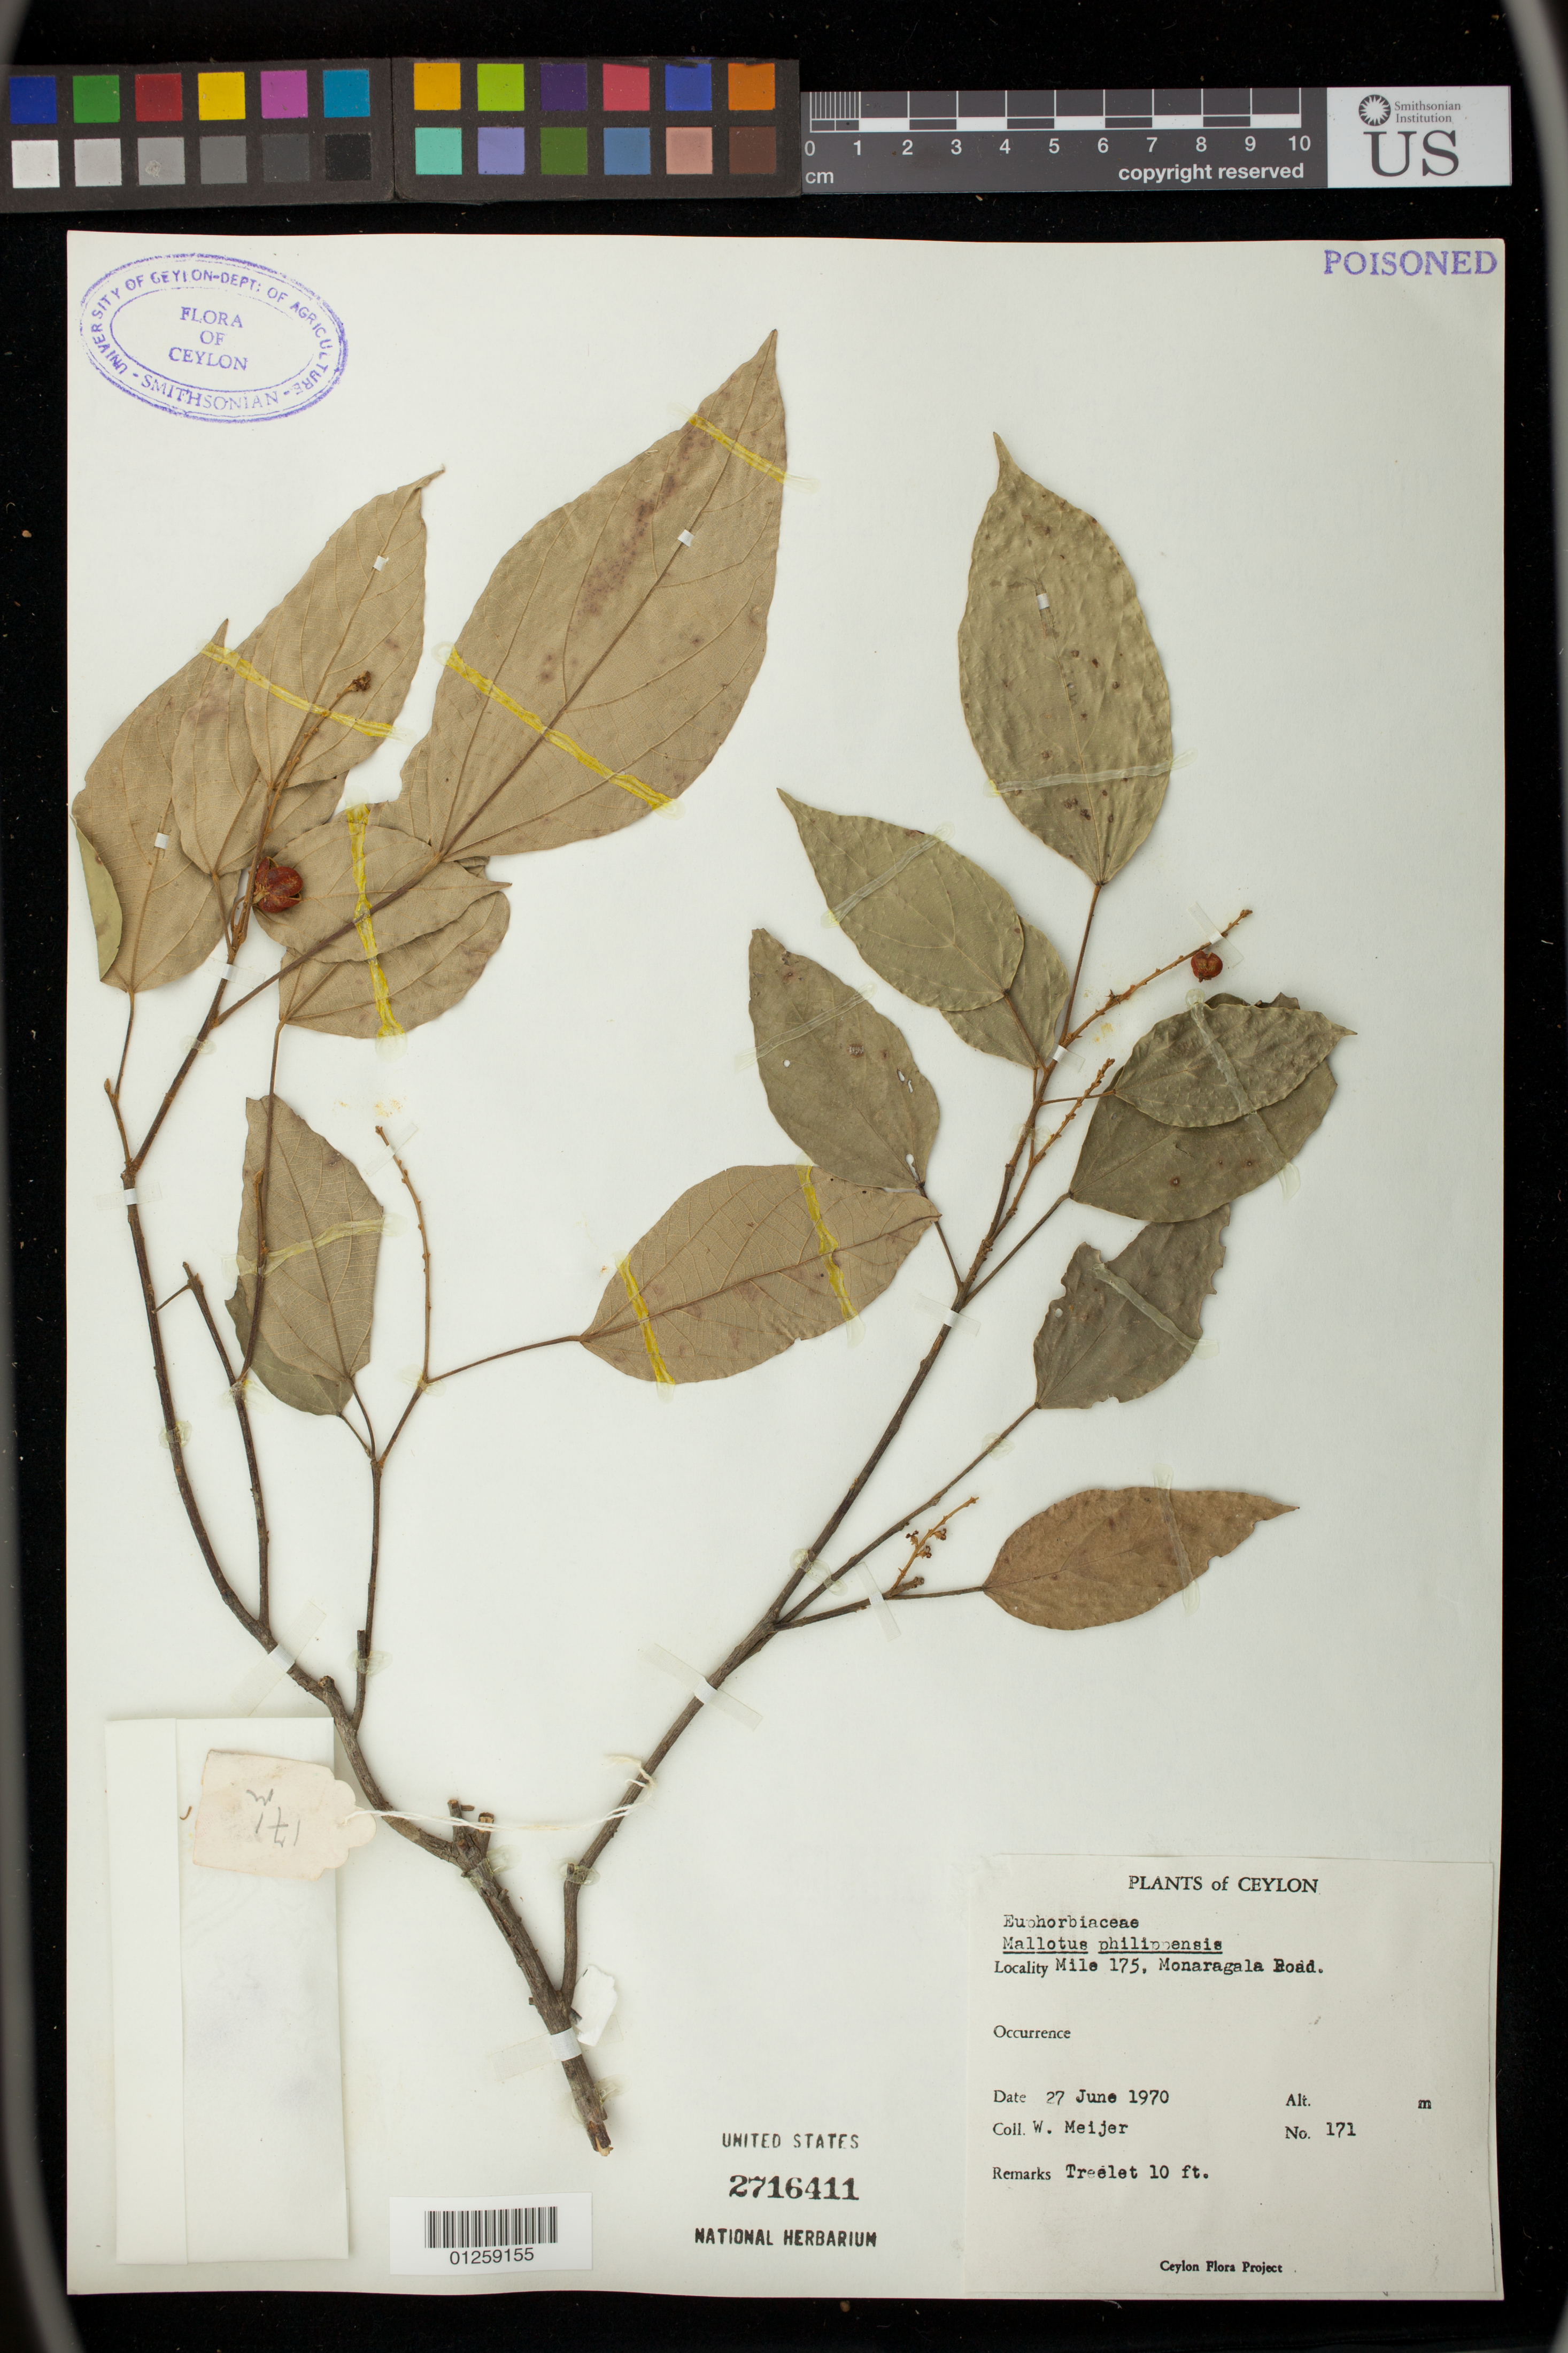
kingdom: Plantae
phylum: Tracheophyta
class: Magnoliopsida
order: Malpighiales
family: Euphorbiaceae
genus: Mallotus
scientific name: Mallotus philippensis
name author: (Lam.) Müll. Arg.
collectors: W. Meijer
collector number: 171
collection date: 1970-06-27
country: Sri Lanka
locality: Mile 175, Monaragala Road.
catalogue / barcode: US 2716411